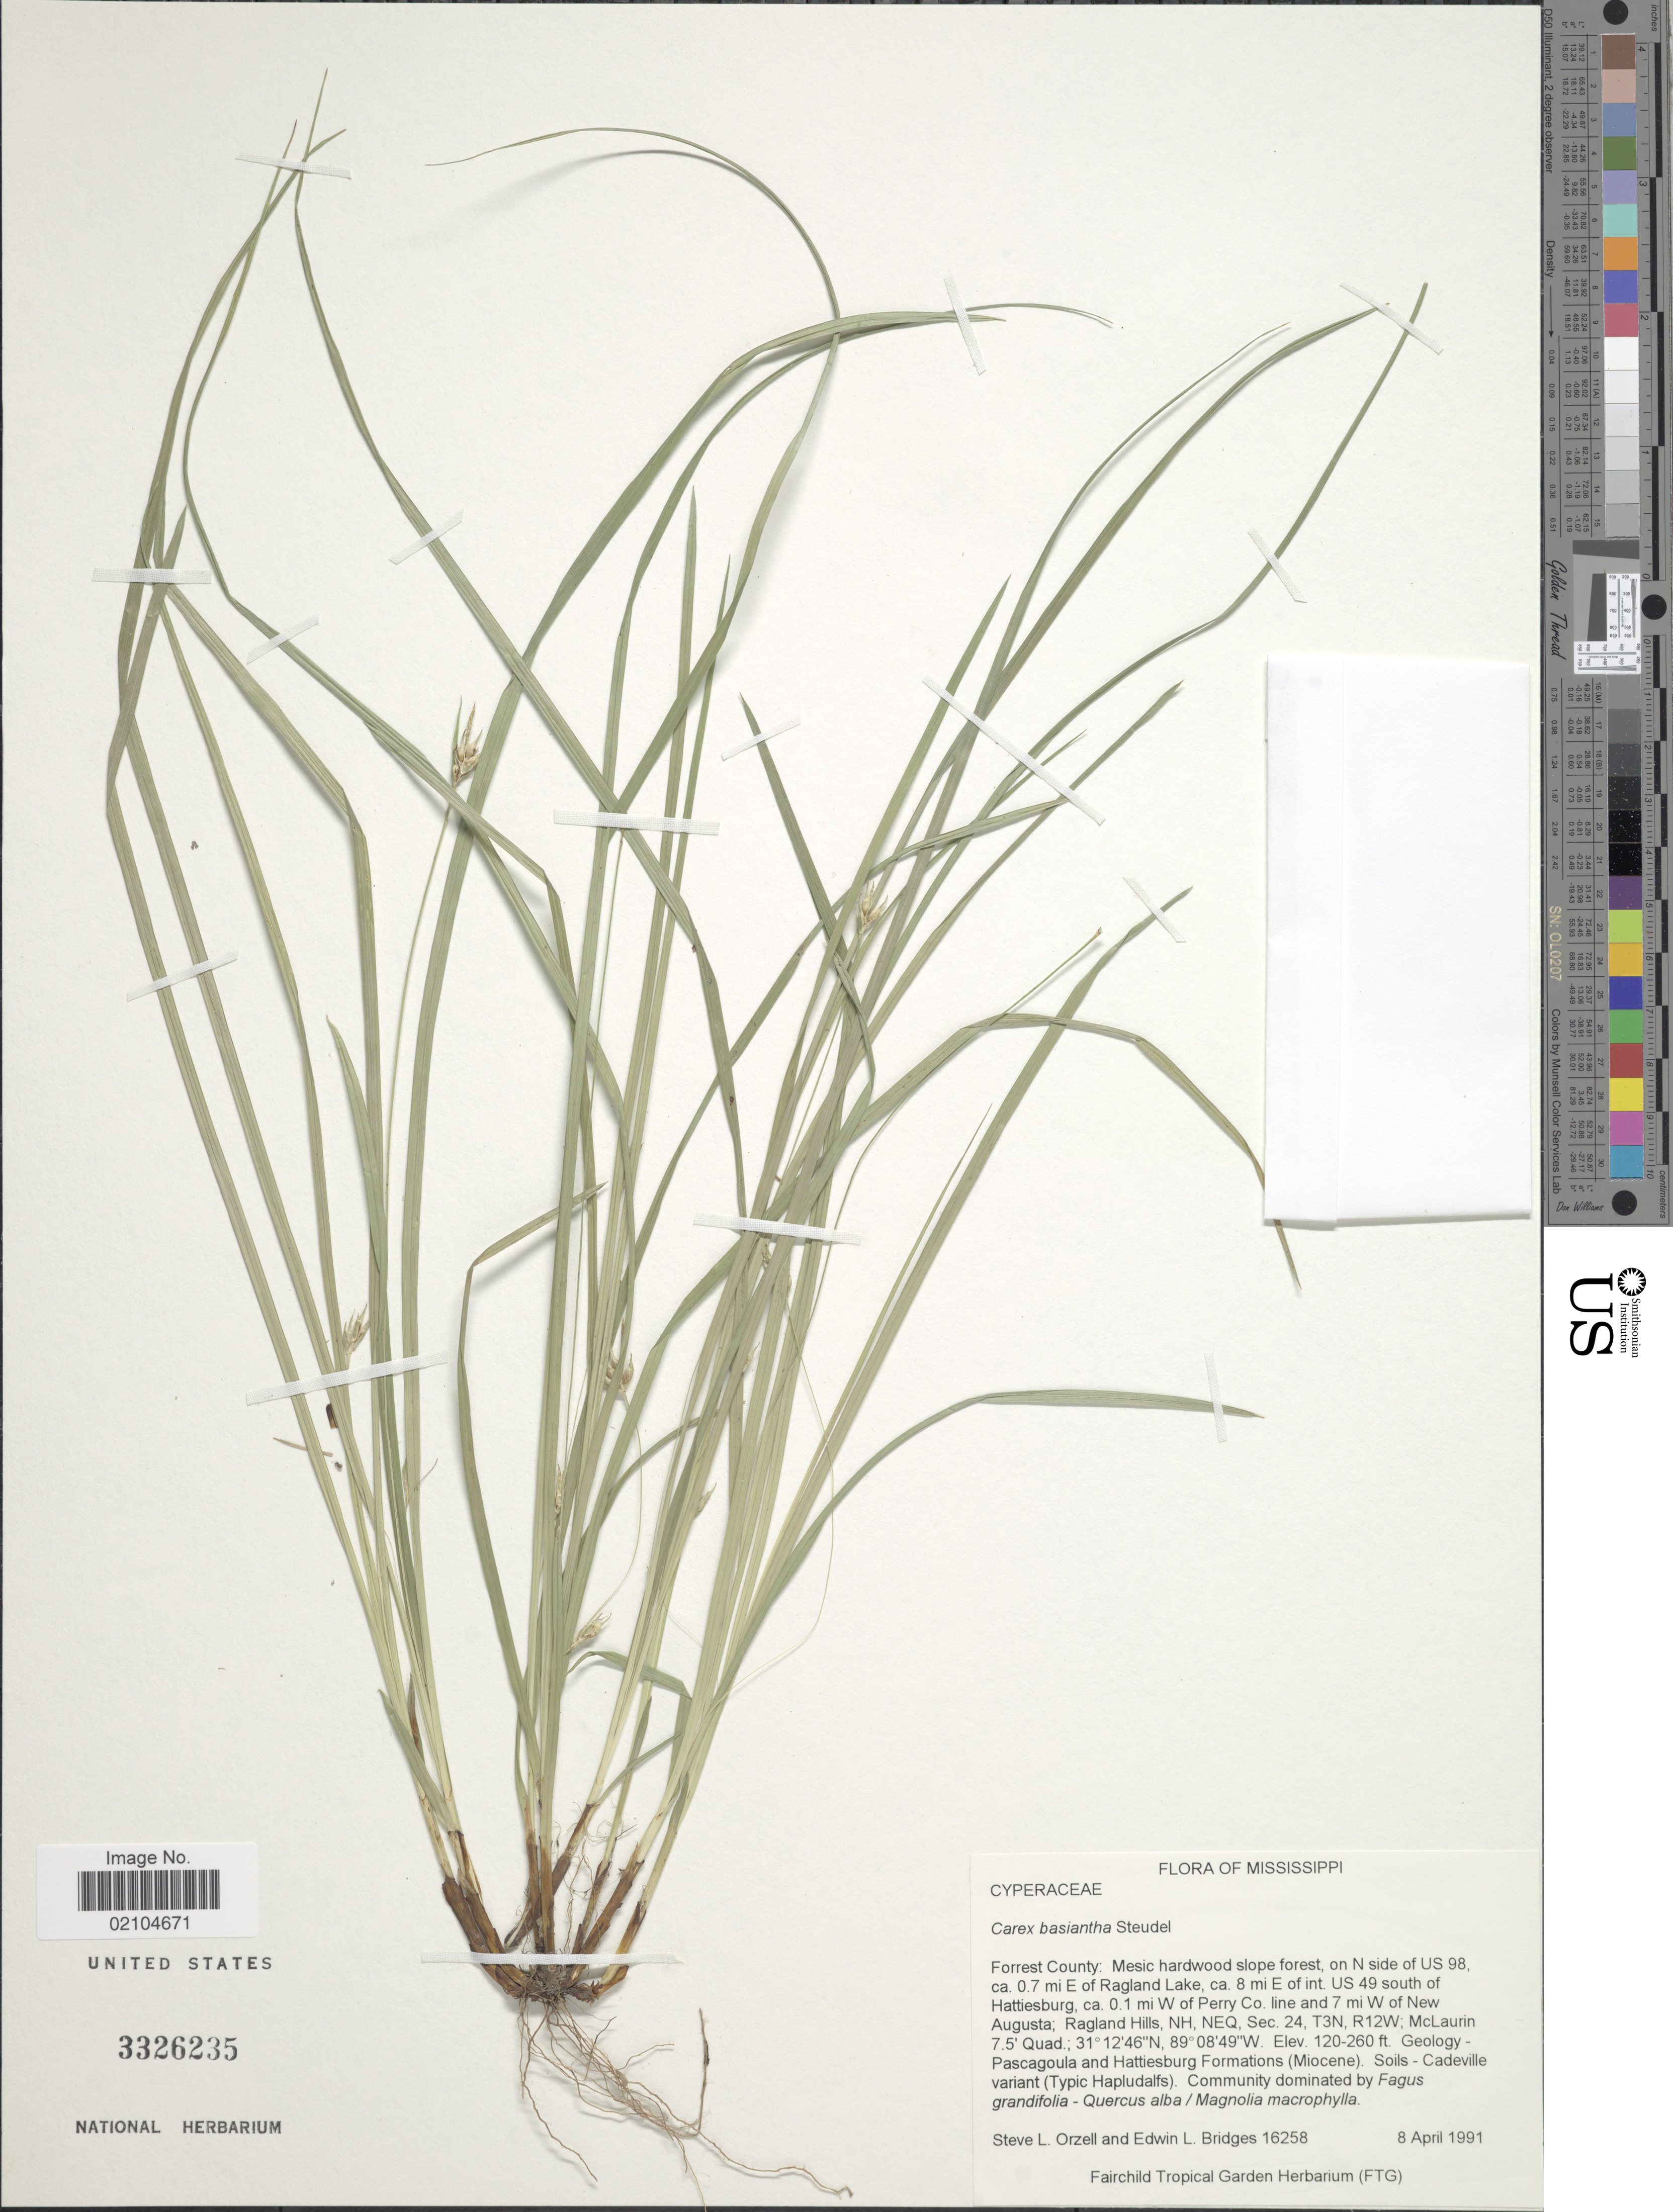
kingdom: Plantae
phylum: Tracheophyta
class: Liliopsida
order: Poales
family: Cyperaceae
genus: Carex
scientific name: Carex basiantha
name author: Steud.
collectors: S. Orzell & E. Bridges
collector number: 16258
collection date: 1991-04-08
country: United States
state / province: Mississippi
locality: Forrest County, Mesic hardwood slope forest, on N side of US 98, 0.7 mi. E of Ragland Lake, 8 mi E of int. US 49 south of Hattiesburg, 0.1 mi W of Perry Co. line and 7 mi W of New Augusta, Ragland Hills, NH, NEQ, SEc. 24, T3N, R12W, McLaurin, 7.5 Quad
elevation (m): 37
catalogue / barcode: US 3326235